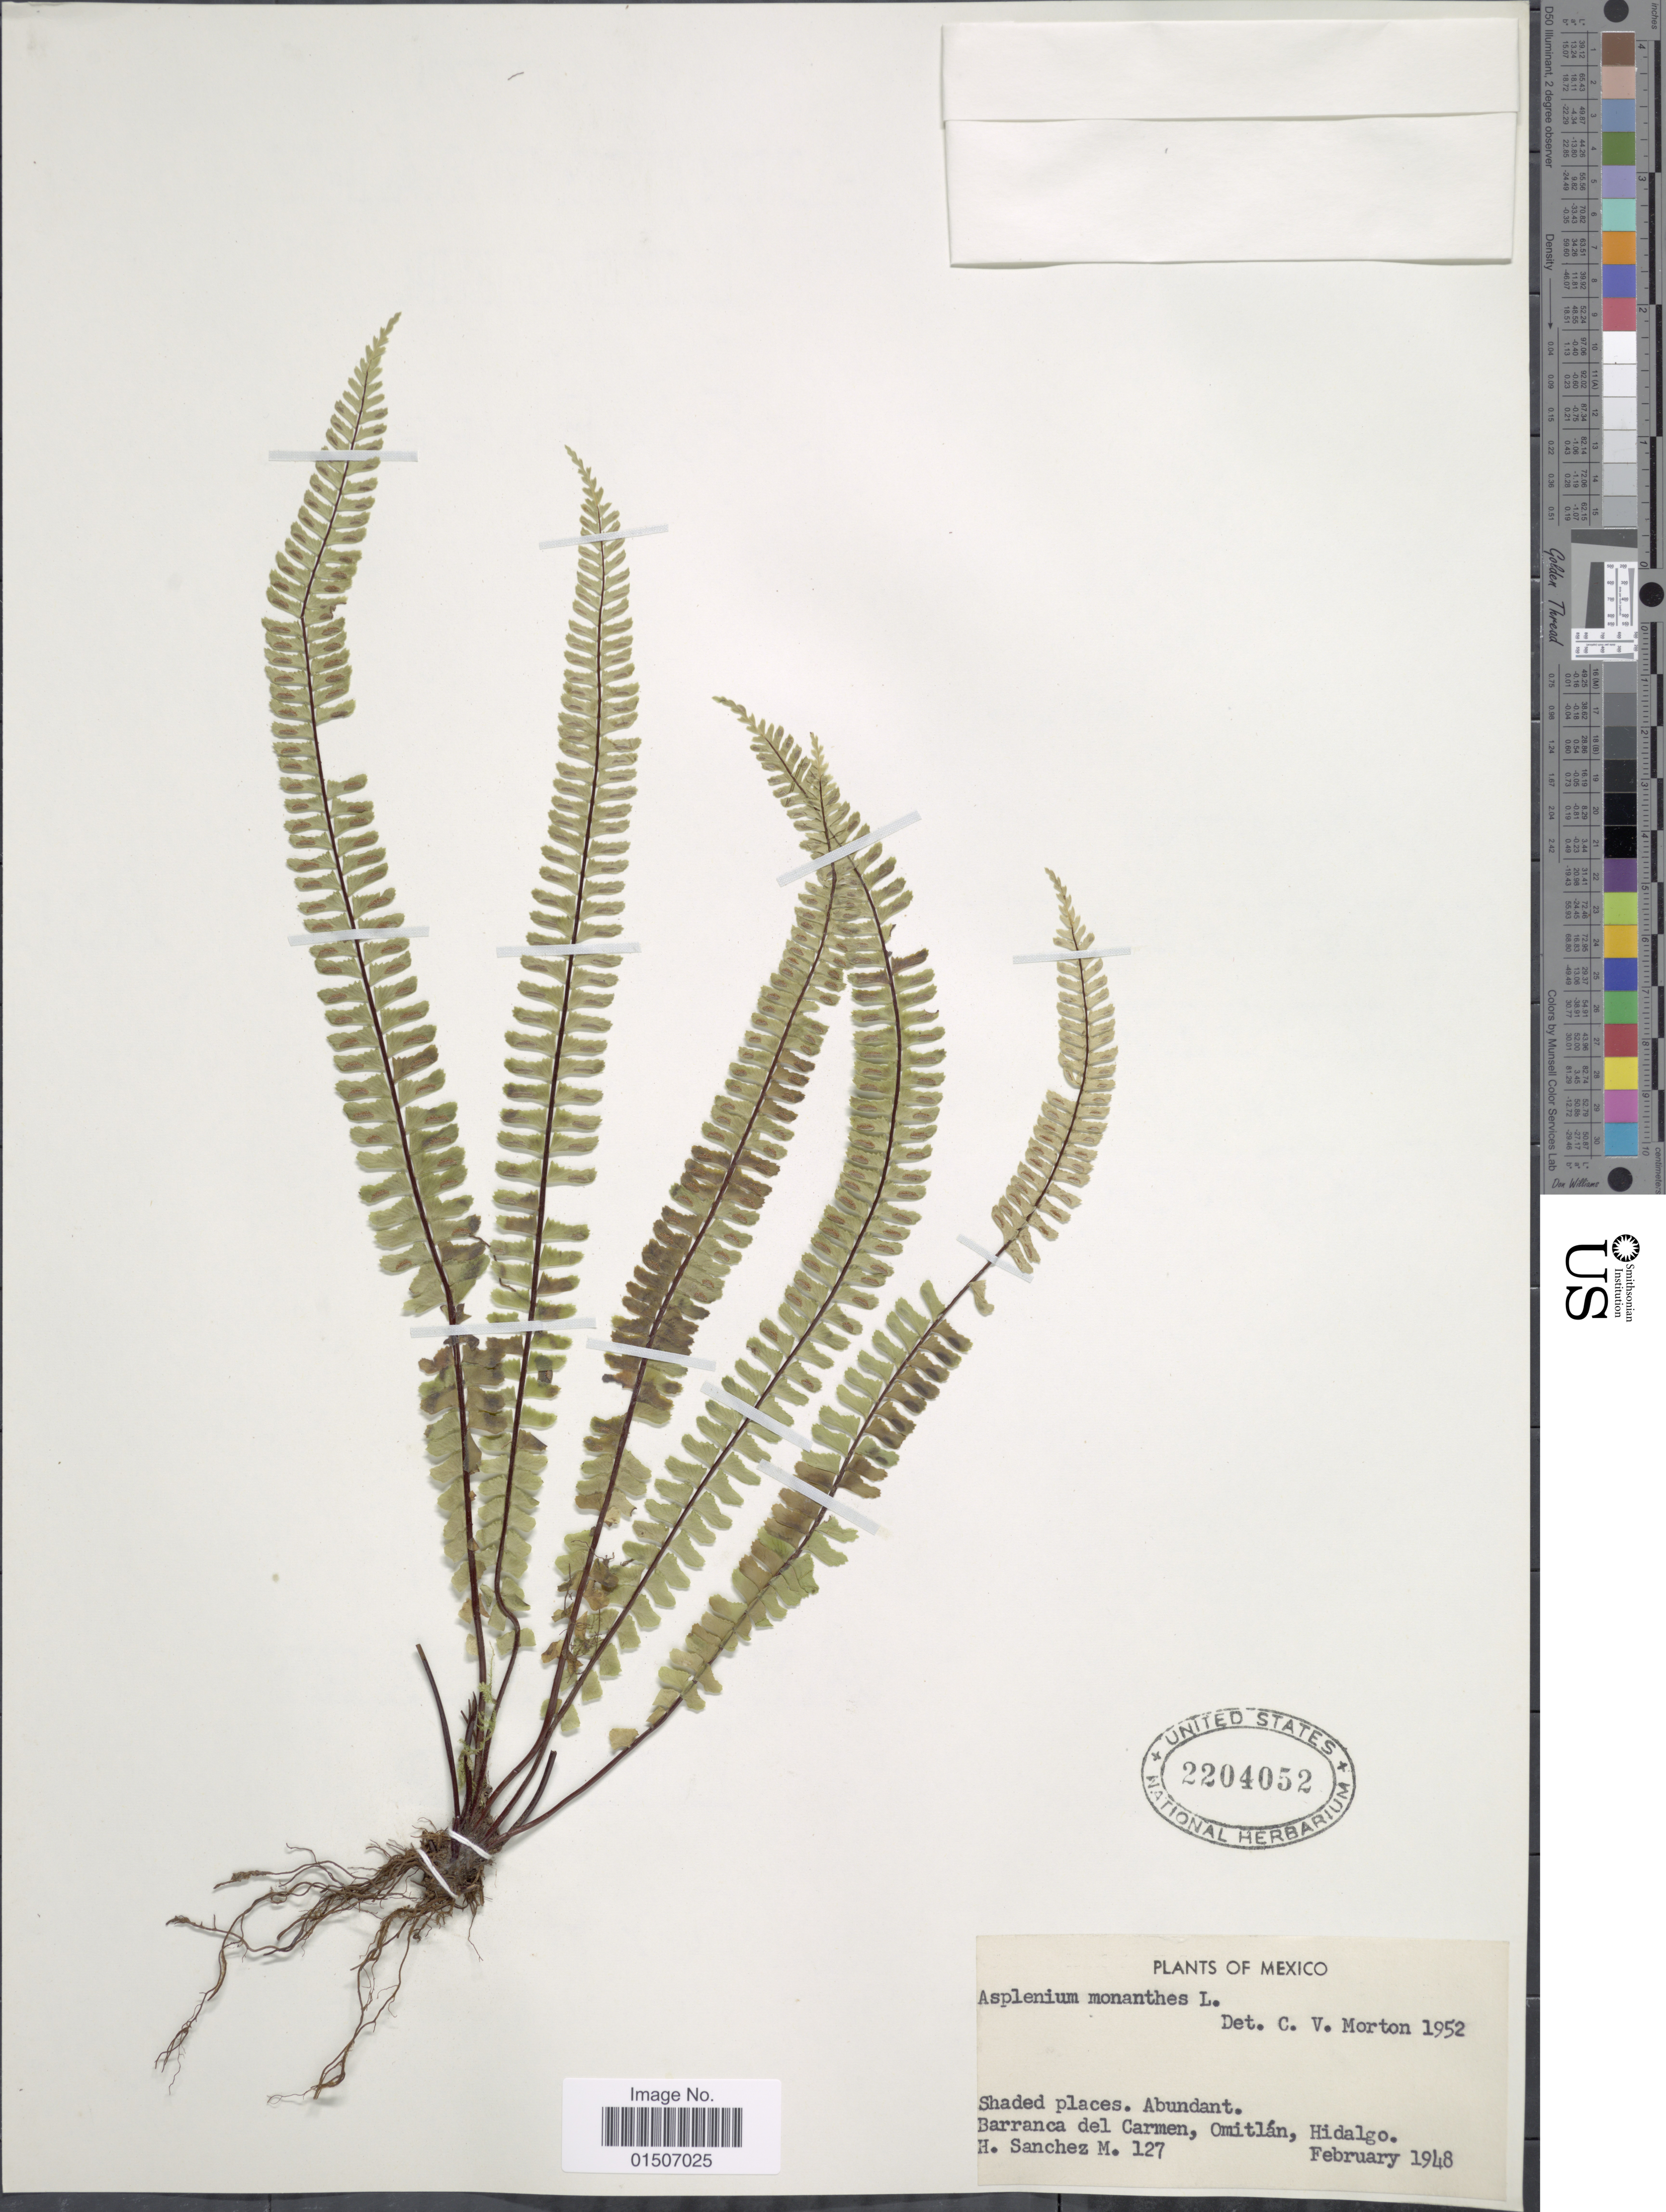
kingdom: Plantae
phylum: Tracheophyta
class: Polypodiopsida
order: Polypodiales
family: Aspleniaceae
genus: Asplenium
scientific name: Asplenium monanthes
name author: L.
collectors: H. Sánchez-Mejorada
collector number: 127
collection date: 1948-02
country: Mexico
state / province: Hidalgo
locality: Barranca del Carmen, Omitlán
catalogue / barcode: US 2204052